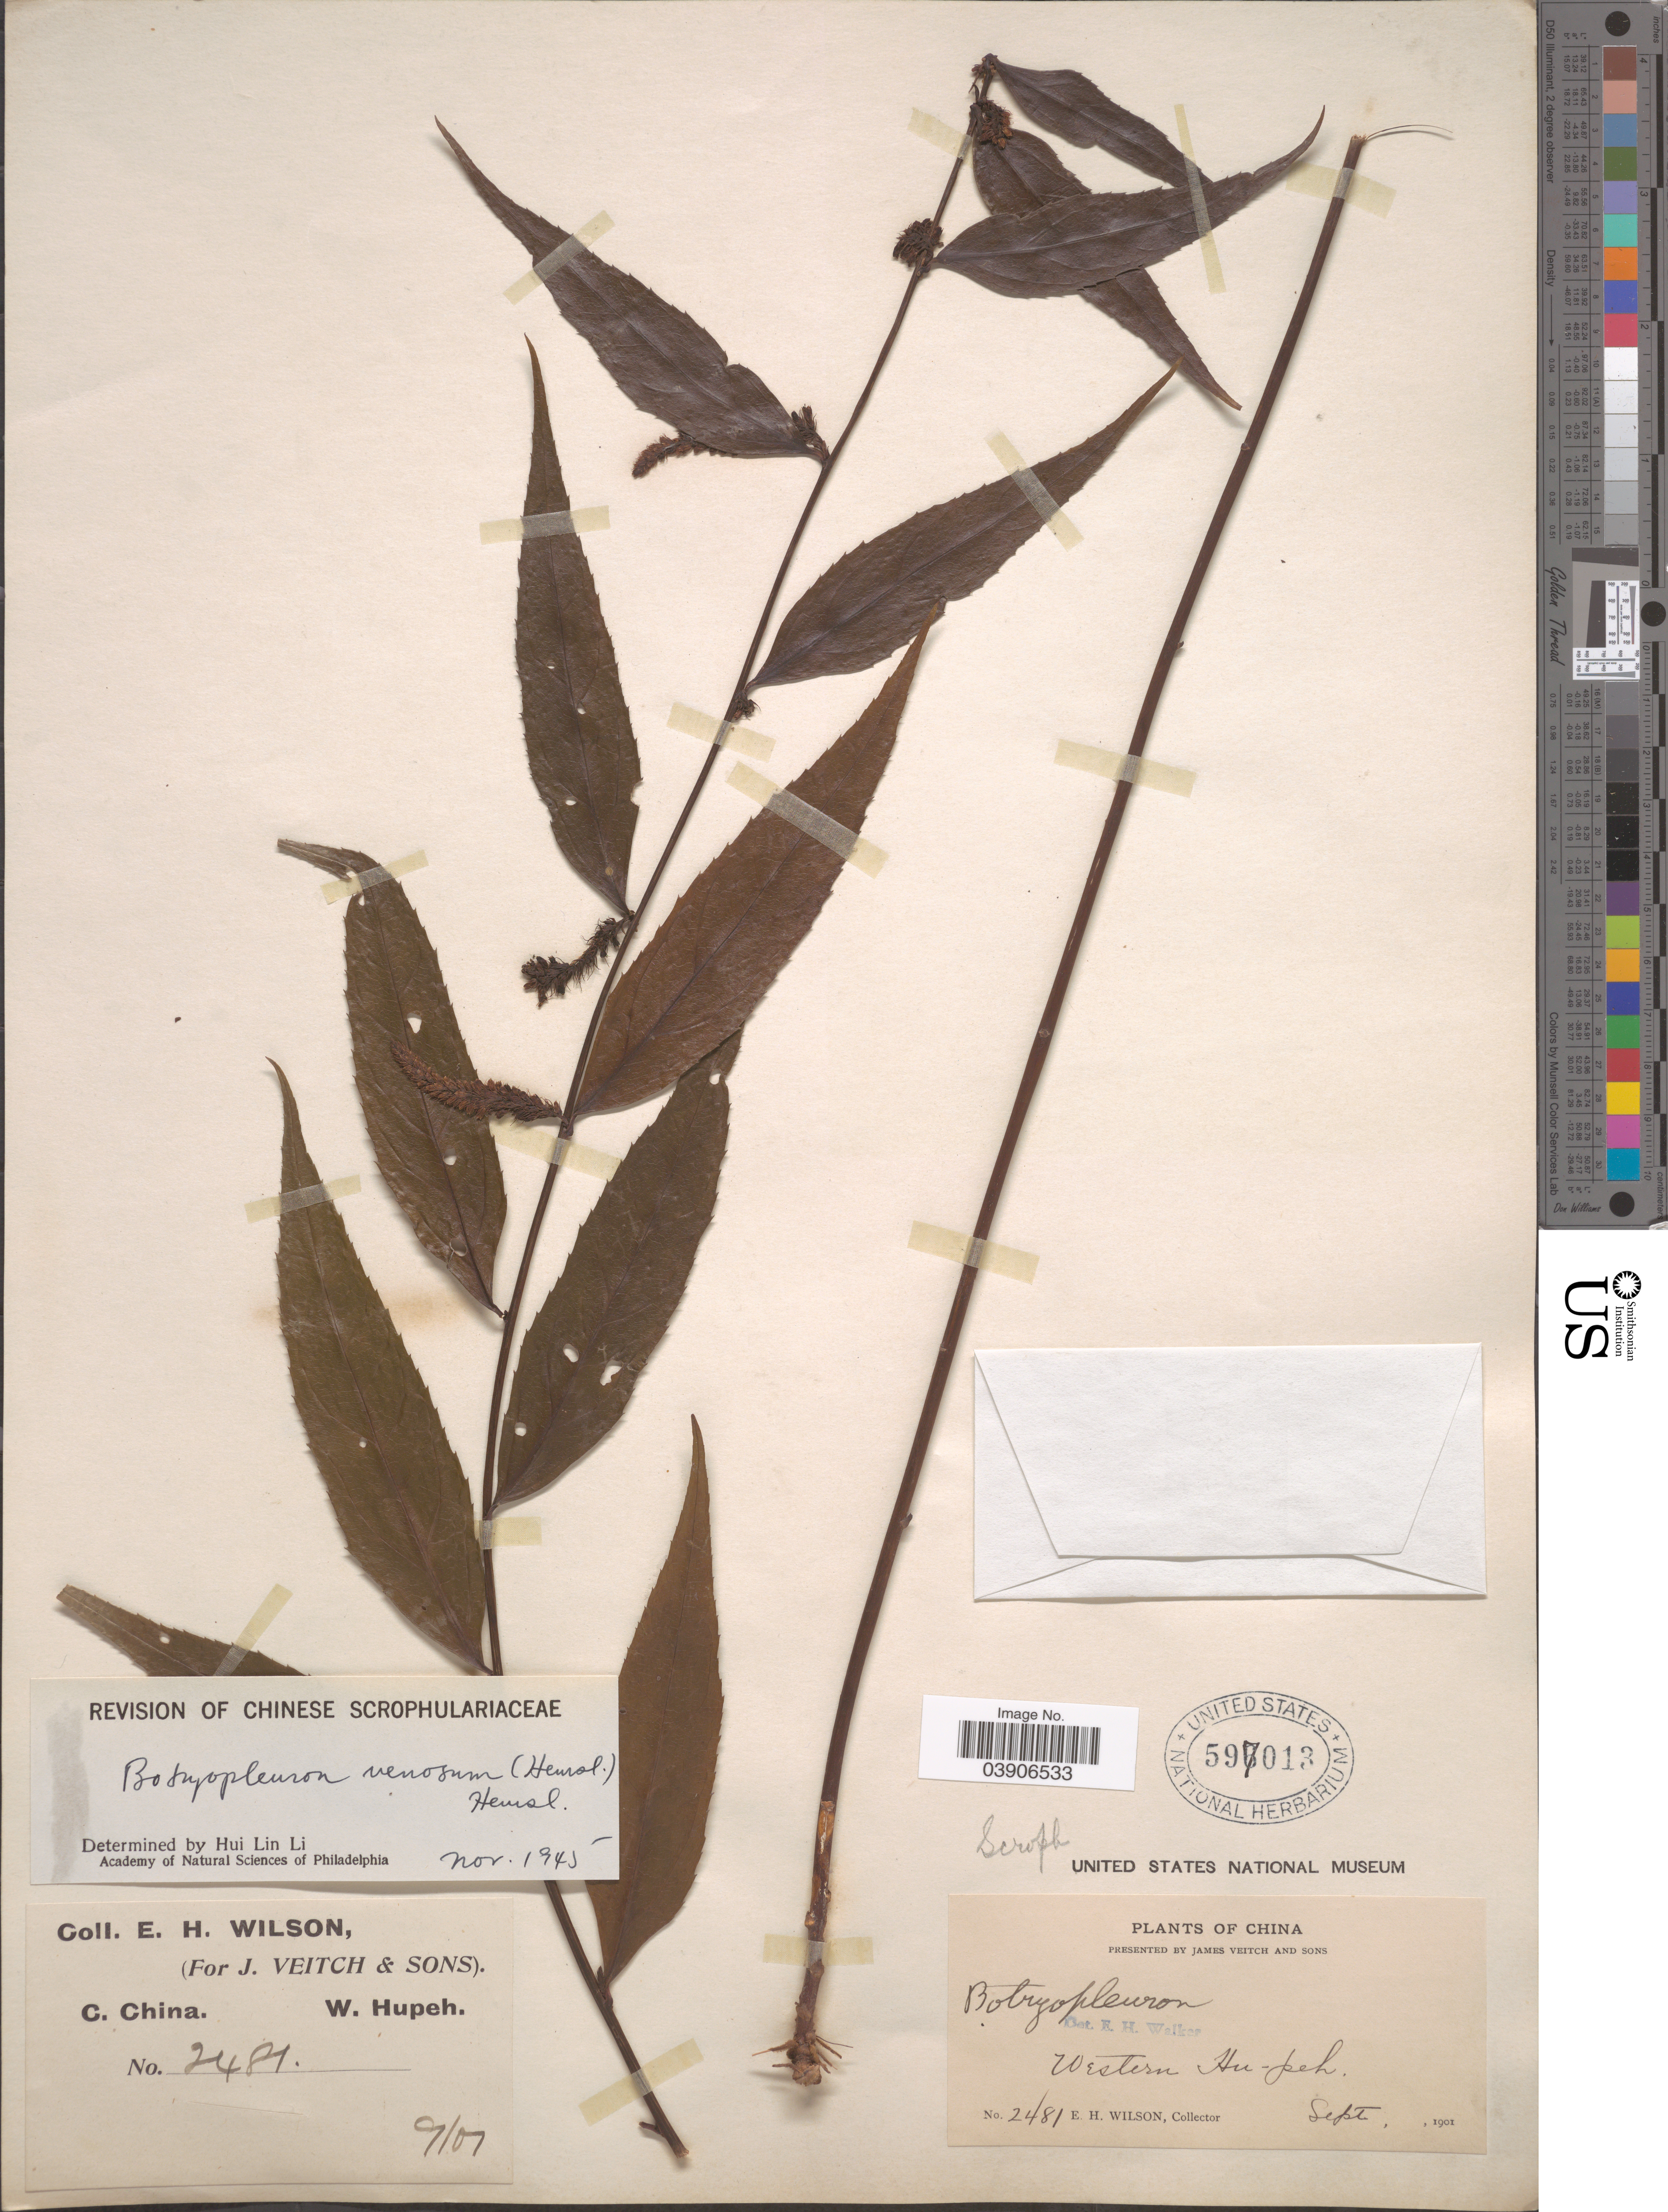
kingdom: Plantae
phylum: Tracheophyta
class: Magnoliopsida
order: Lamiales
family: Plantaginaceae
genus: Botryopleuron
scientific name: Botryopleuron stenostachyum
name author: (Hemsl.) Hemsl.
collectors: E. Wilson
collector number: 2481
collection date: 1901-09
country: China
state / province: Hubei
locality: C. China. Western Hu-peh.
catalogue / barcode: US 597013